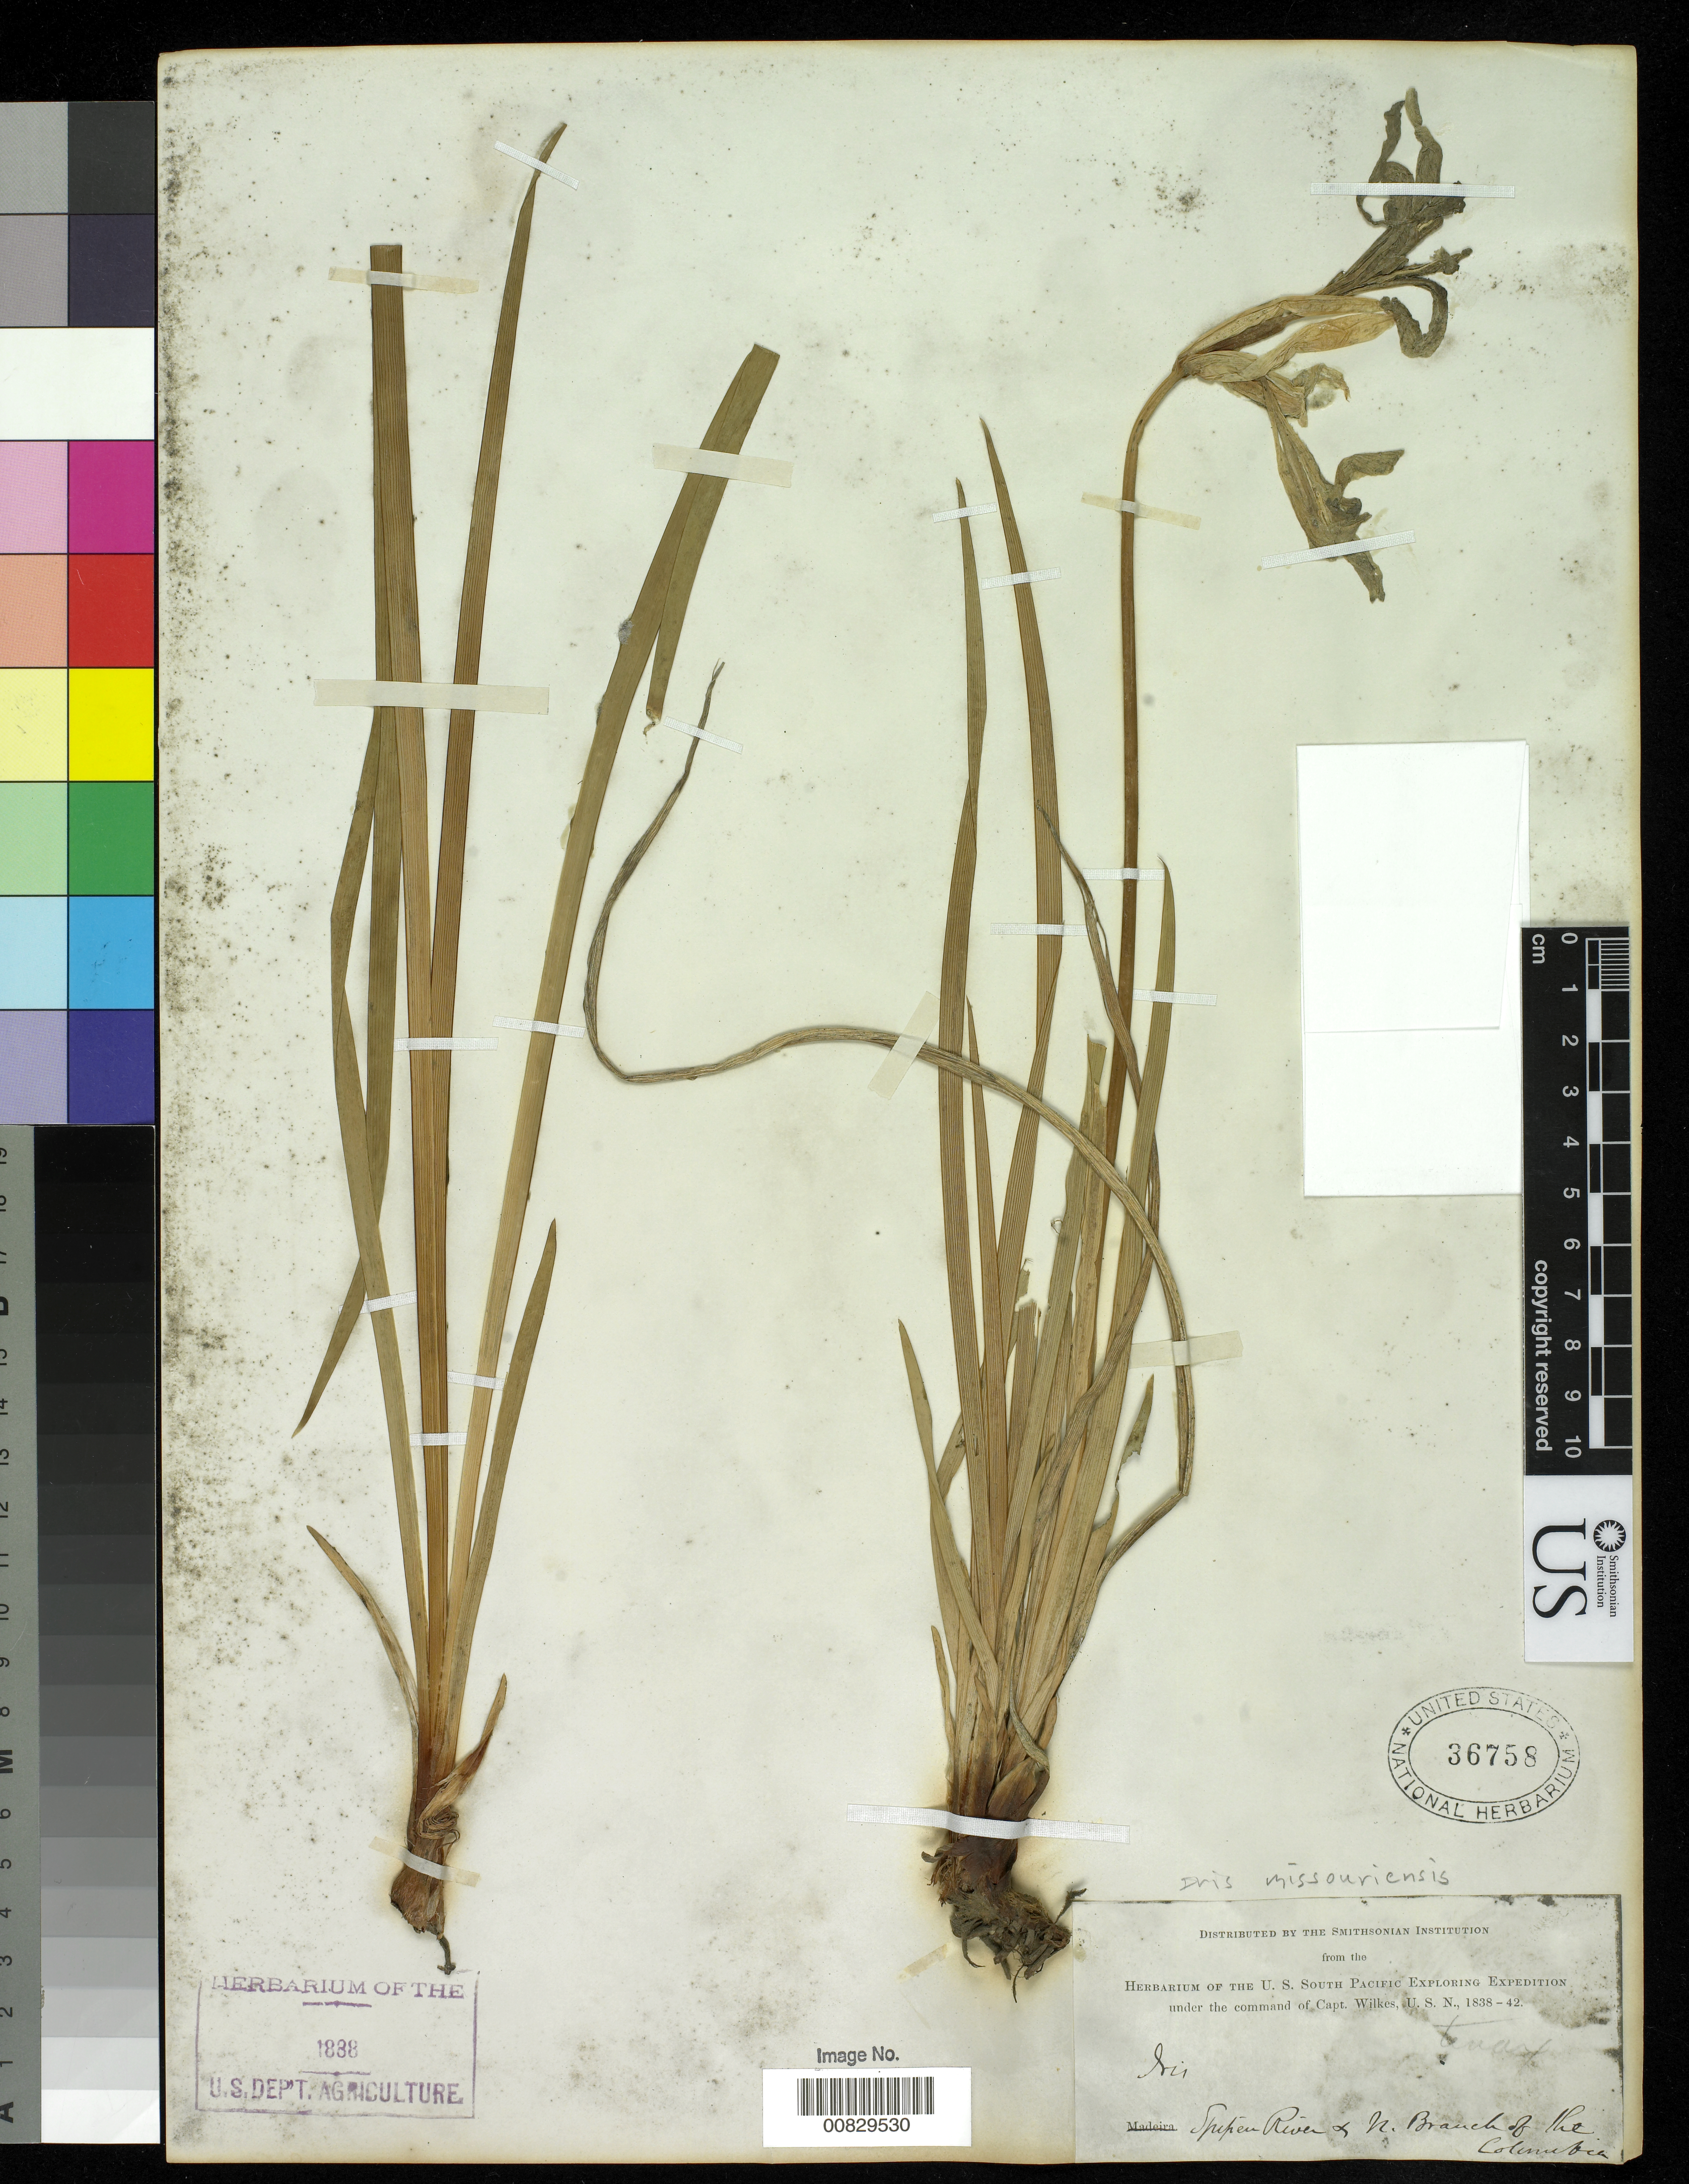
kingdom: Plantae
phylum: Tracheophyta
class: Liliopsida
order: Asparagales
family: Iridaceae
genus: Iris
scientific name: Iris missouriensis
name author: Nutt.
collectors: Wilkes Explor. Exped.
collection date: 1838/1842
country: United States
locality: Spipen River, N. Branch of the Columbia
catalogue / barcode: US 36758